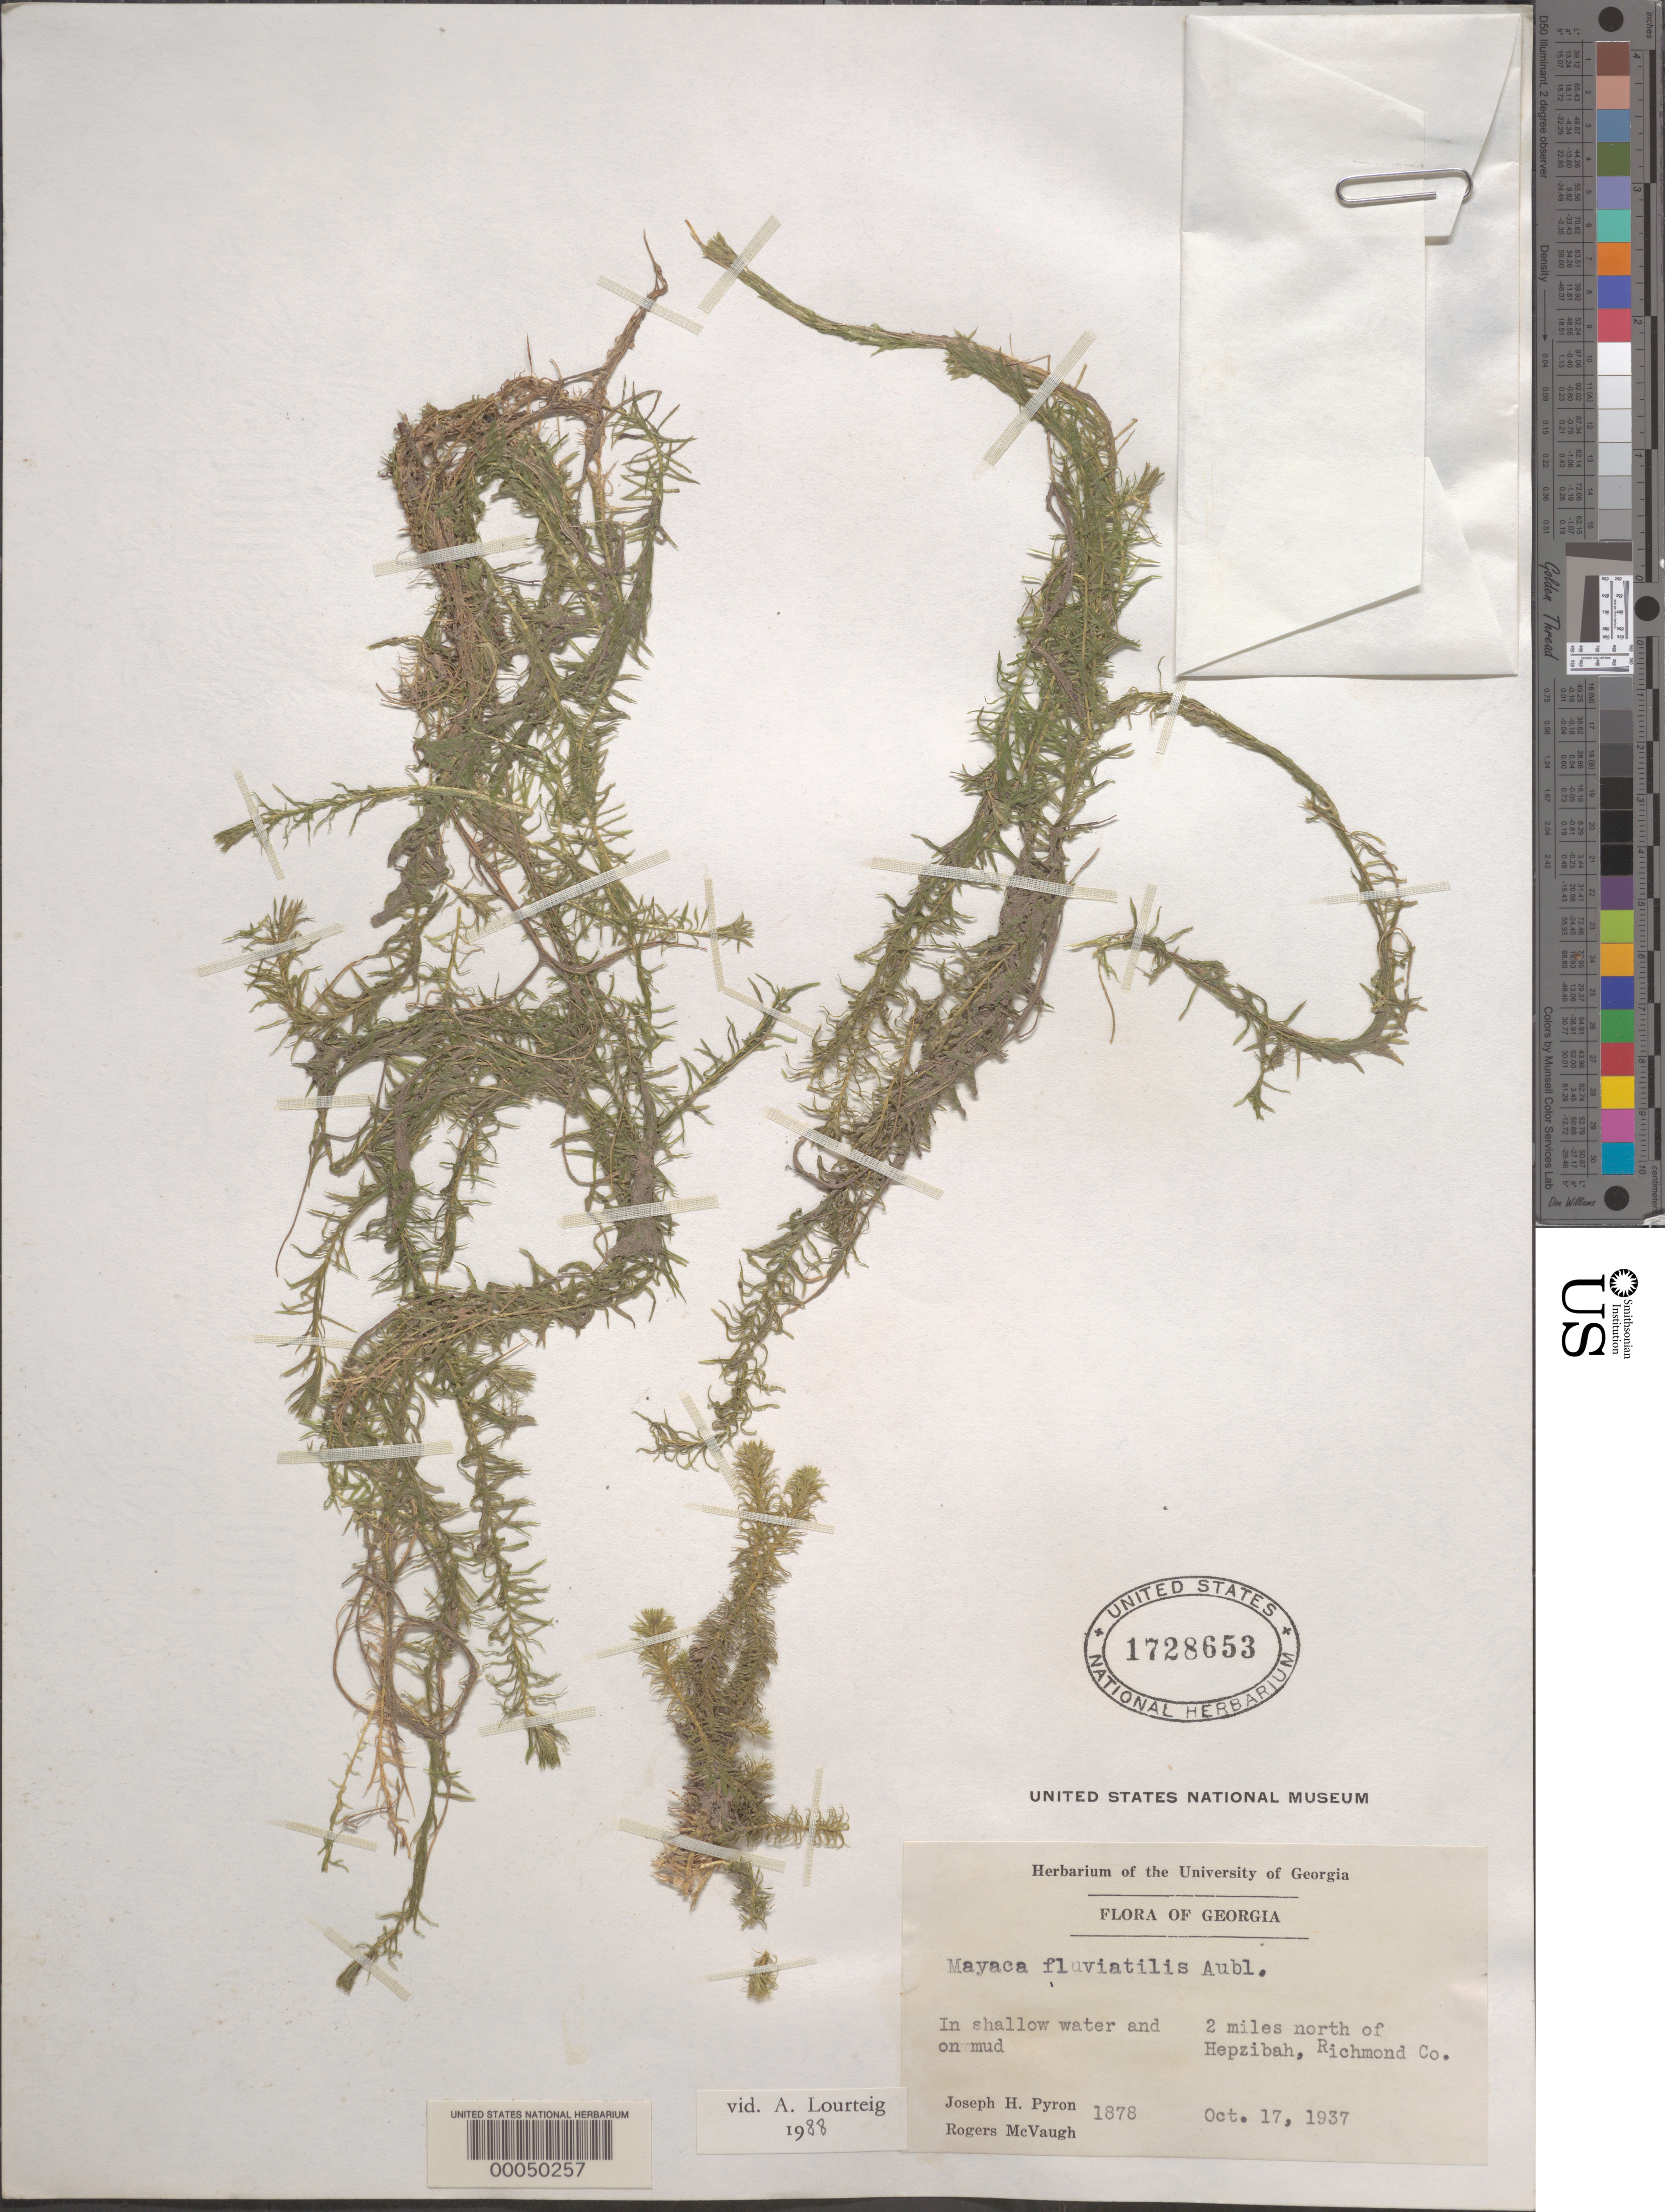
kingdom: Plantae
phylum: Tracheophyta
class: Liliopsida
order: Poales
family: Mayacaceae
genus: Mayaca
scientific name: Mayaca fluviatilis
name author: Aubl.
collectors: J. H. Pyron & R. McVaugh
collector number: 1878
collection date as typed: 17 Oct 1937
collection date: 1937-10-17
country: United States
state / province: Georgia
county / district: Richmond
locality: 2 mi. n of hepzibah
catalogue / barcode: US 1728653